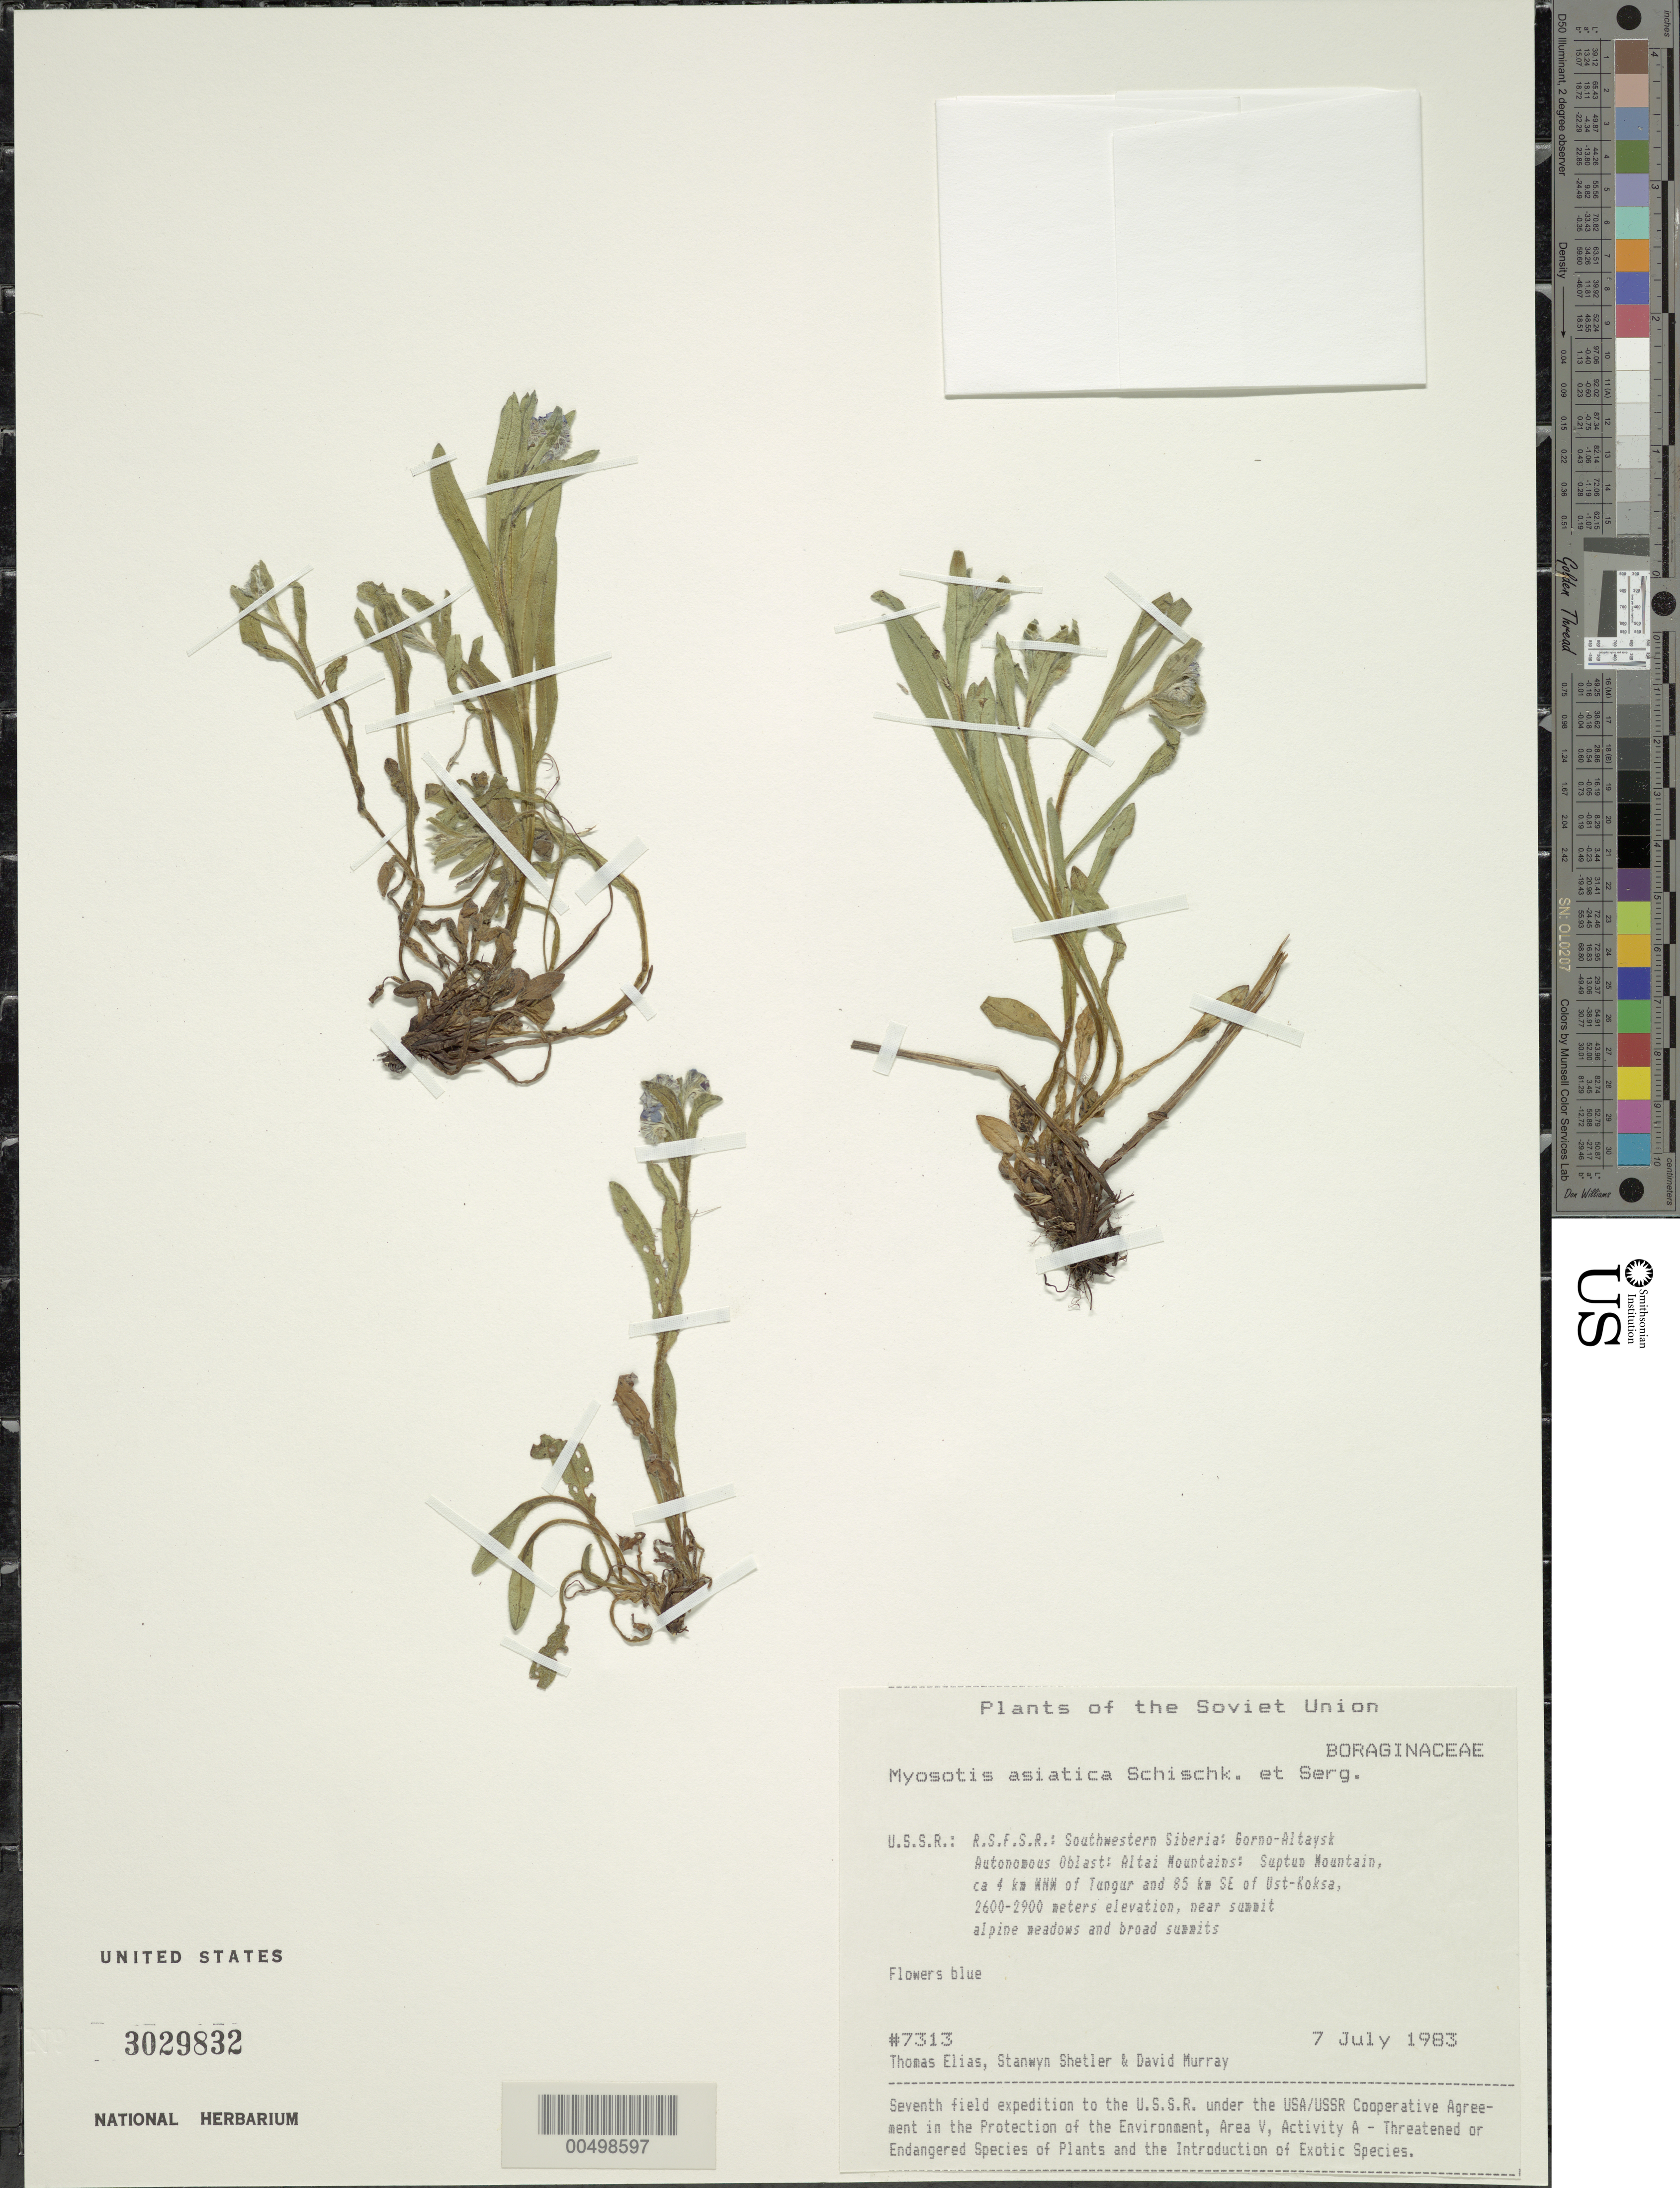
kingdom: Plantae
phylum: Tracheophyta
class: Magnoliopsida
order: Boraginales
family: Boraginaceae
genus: Myosotis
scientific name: Myosotis asiatica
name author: Schischk. & Serg.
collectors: T. Elias, S. Shetler & D. F. Murray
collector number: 7313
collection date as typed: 07 Jul 1983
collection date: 1983-07-07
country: Russian Federation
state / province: Altai Republic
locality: Altai Mountains, Suptun Mountain, ca. 4 km WNW of Tungur and 85 km SE of Ust-Koksa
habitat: near summit; alpine meadows and broad summits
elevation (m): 2600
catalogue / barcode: US 3029832